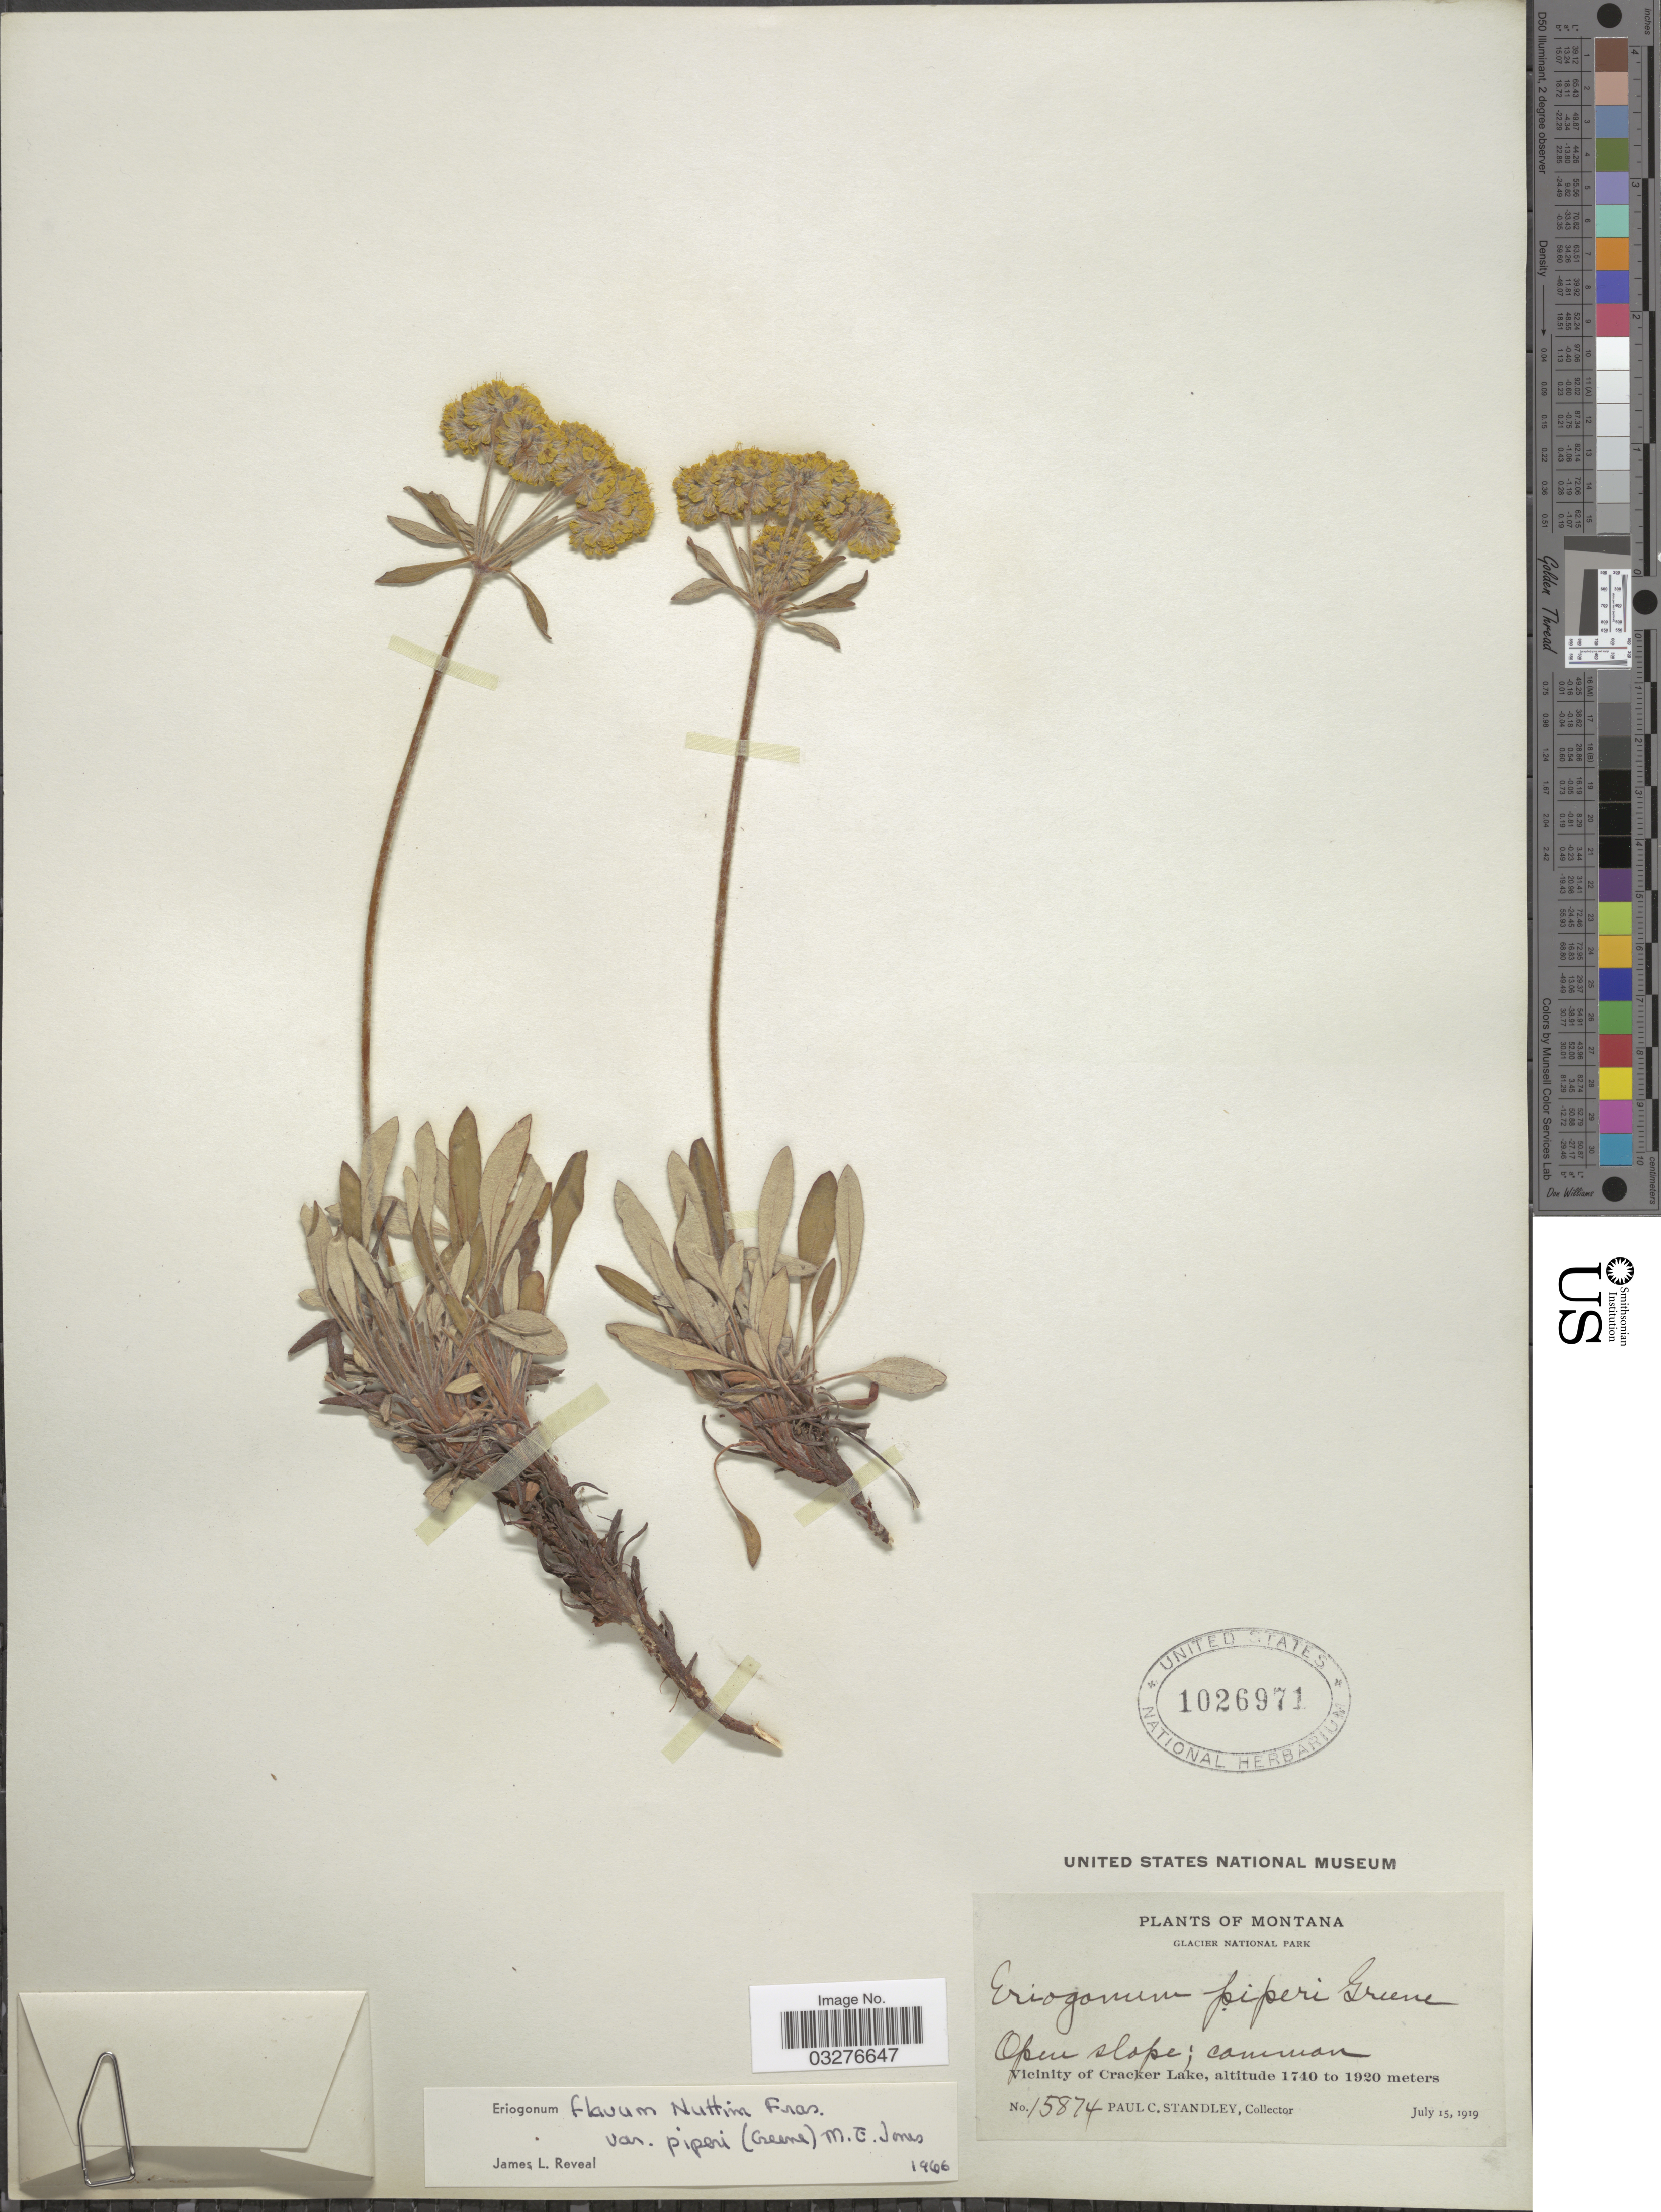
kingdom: Plantae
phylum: Tracheophyta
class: Magnoliopsida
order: Caryophyllales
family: Polygonaceae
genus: Eriogonum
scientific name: Eriogonum flavum var. piperi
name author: M.E. Jones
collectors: P. C. Standley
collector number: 15874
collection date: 1919-07-15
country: United States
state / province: Montana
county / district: Glacier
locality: Glacier National Park, Vicinity of Cracker Lake.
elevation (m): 1740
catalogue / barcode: US 1026971